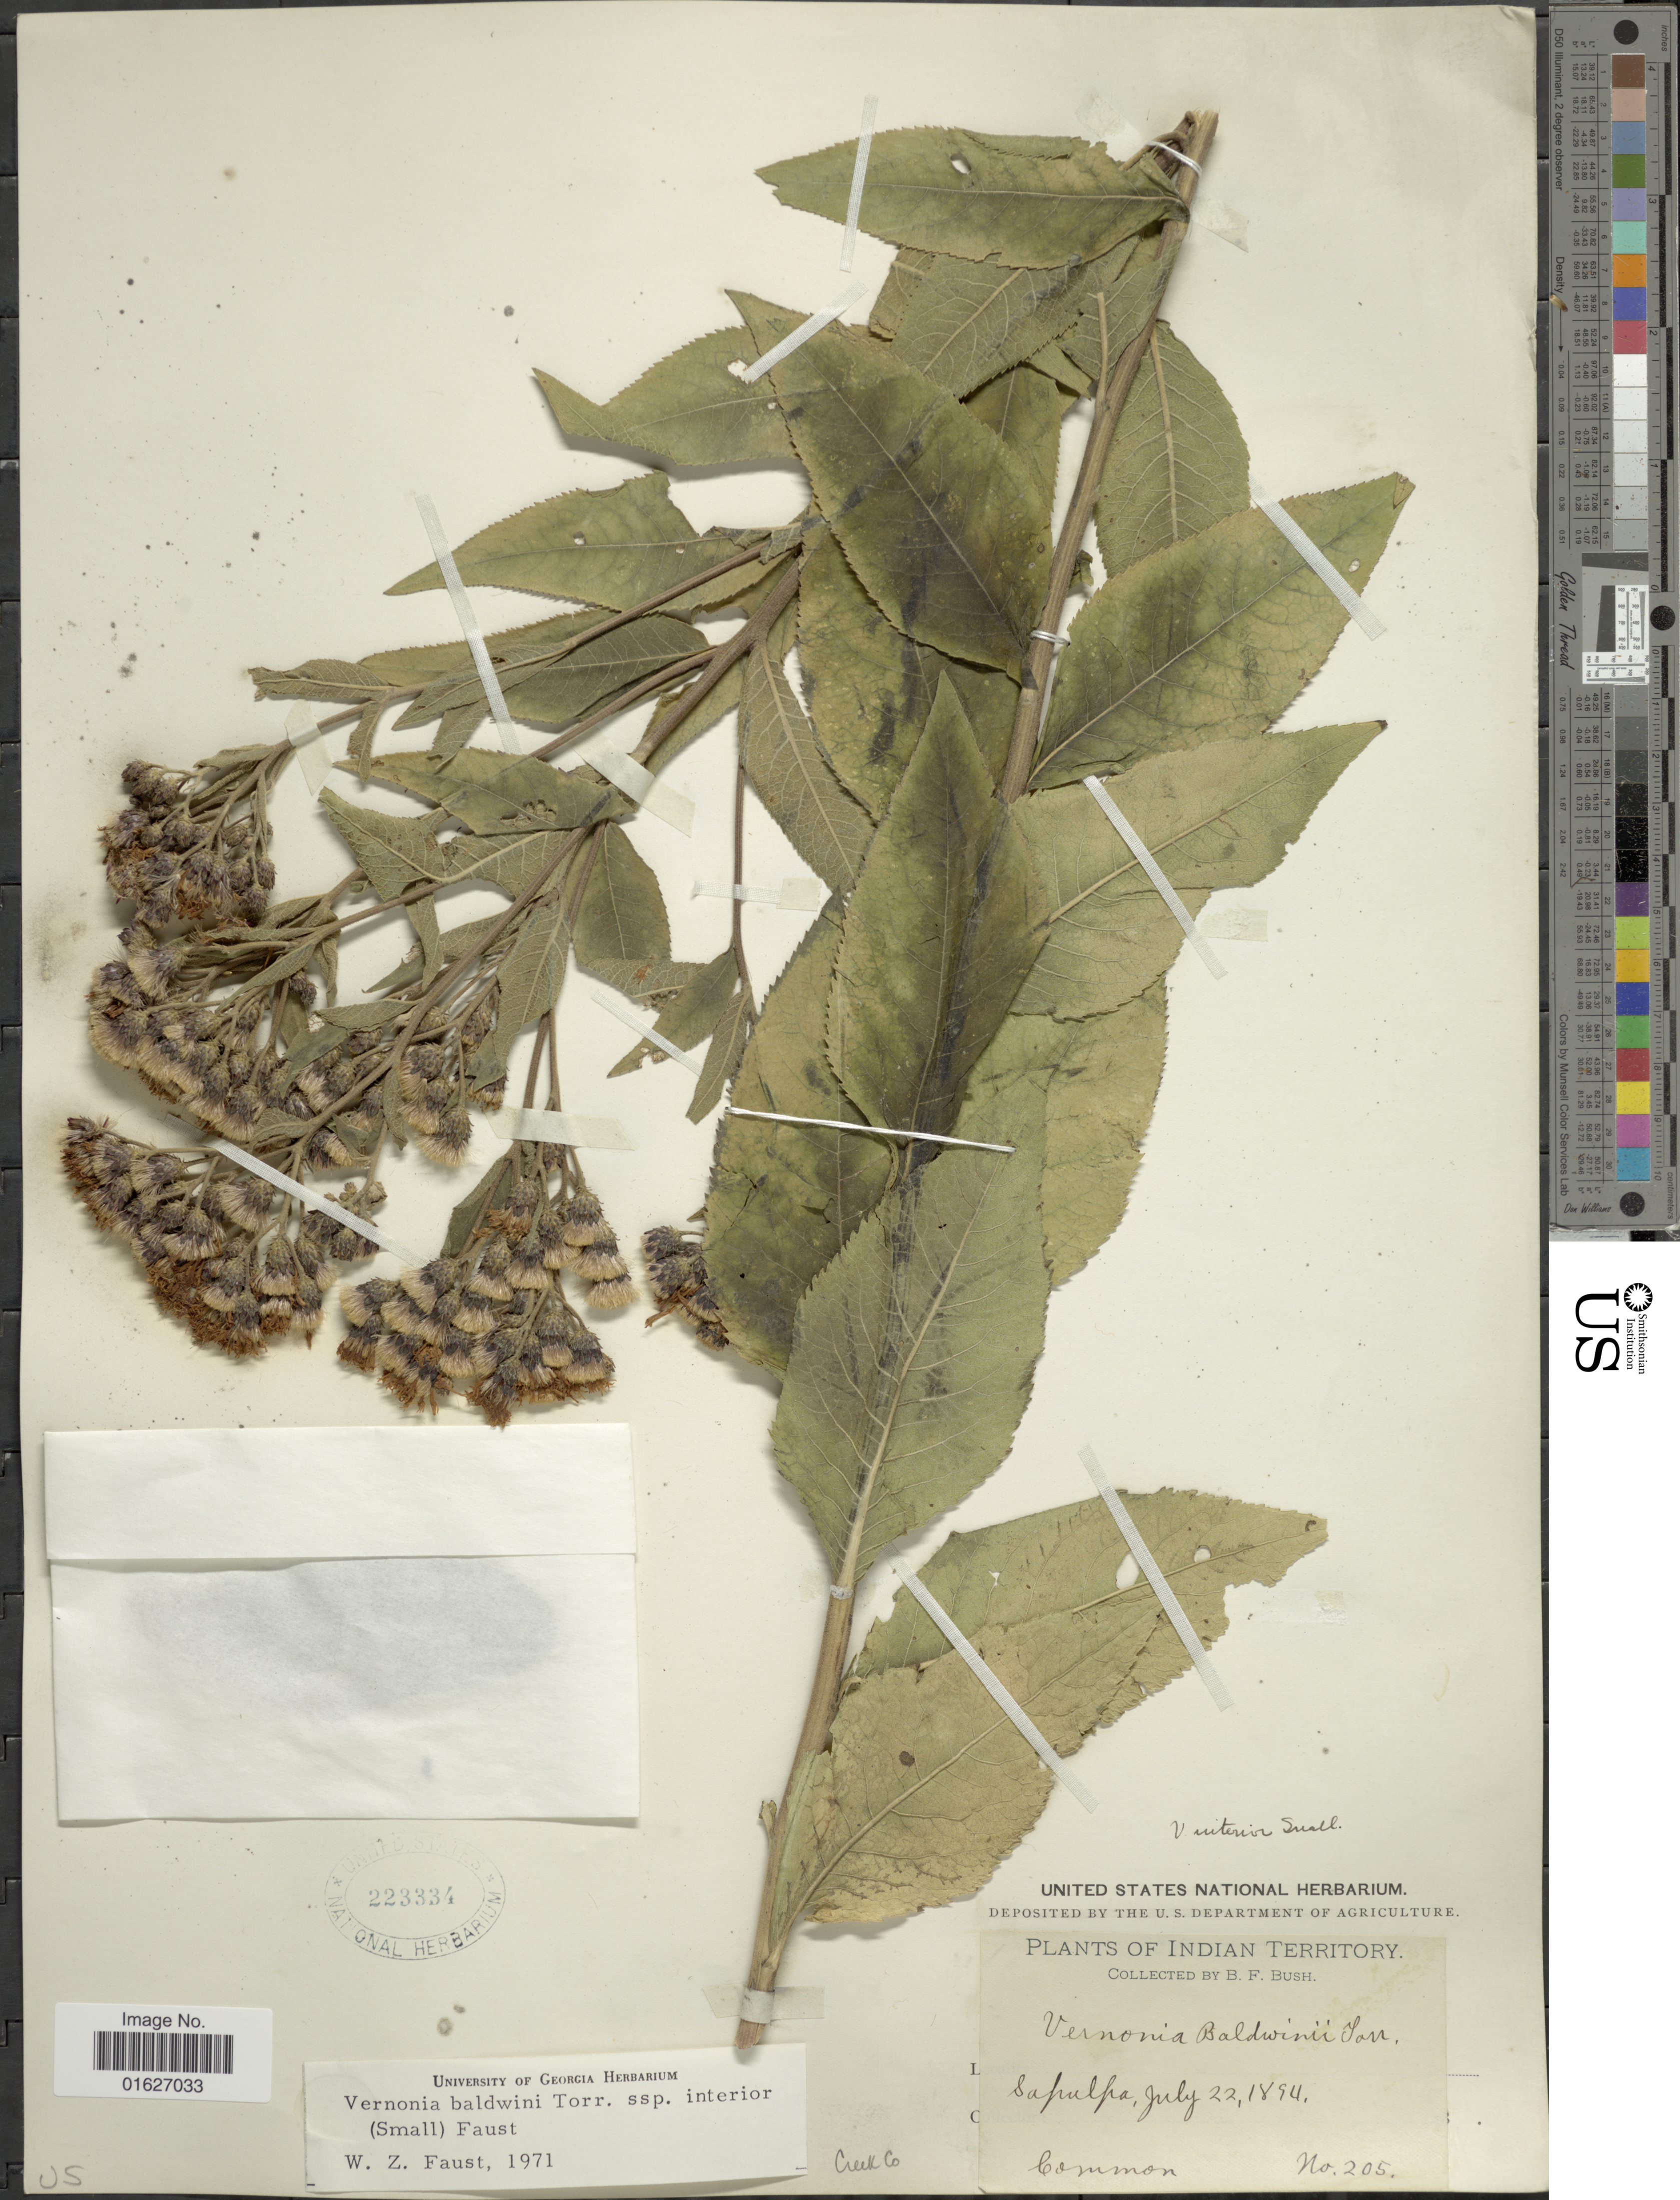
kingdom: Plantae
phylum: Tracheophyta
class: Magnoliopsida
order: Asterales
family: Asteraceae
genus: Vernonia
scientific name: Vernonia baldwinii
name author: Torr.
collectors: B. F. Bush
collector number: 205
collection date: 1894-07-22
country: United States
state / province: Oklahoma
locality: Indian Territory, Sapulpa, Creek Co.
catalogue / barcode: US 223334